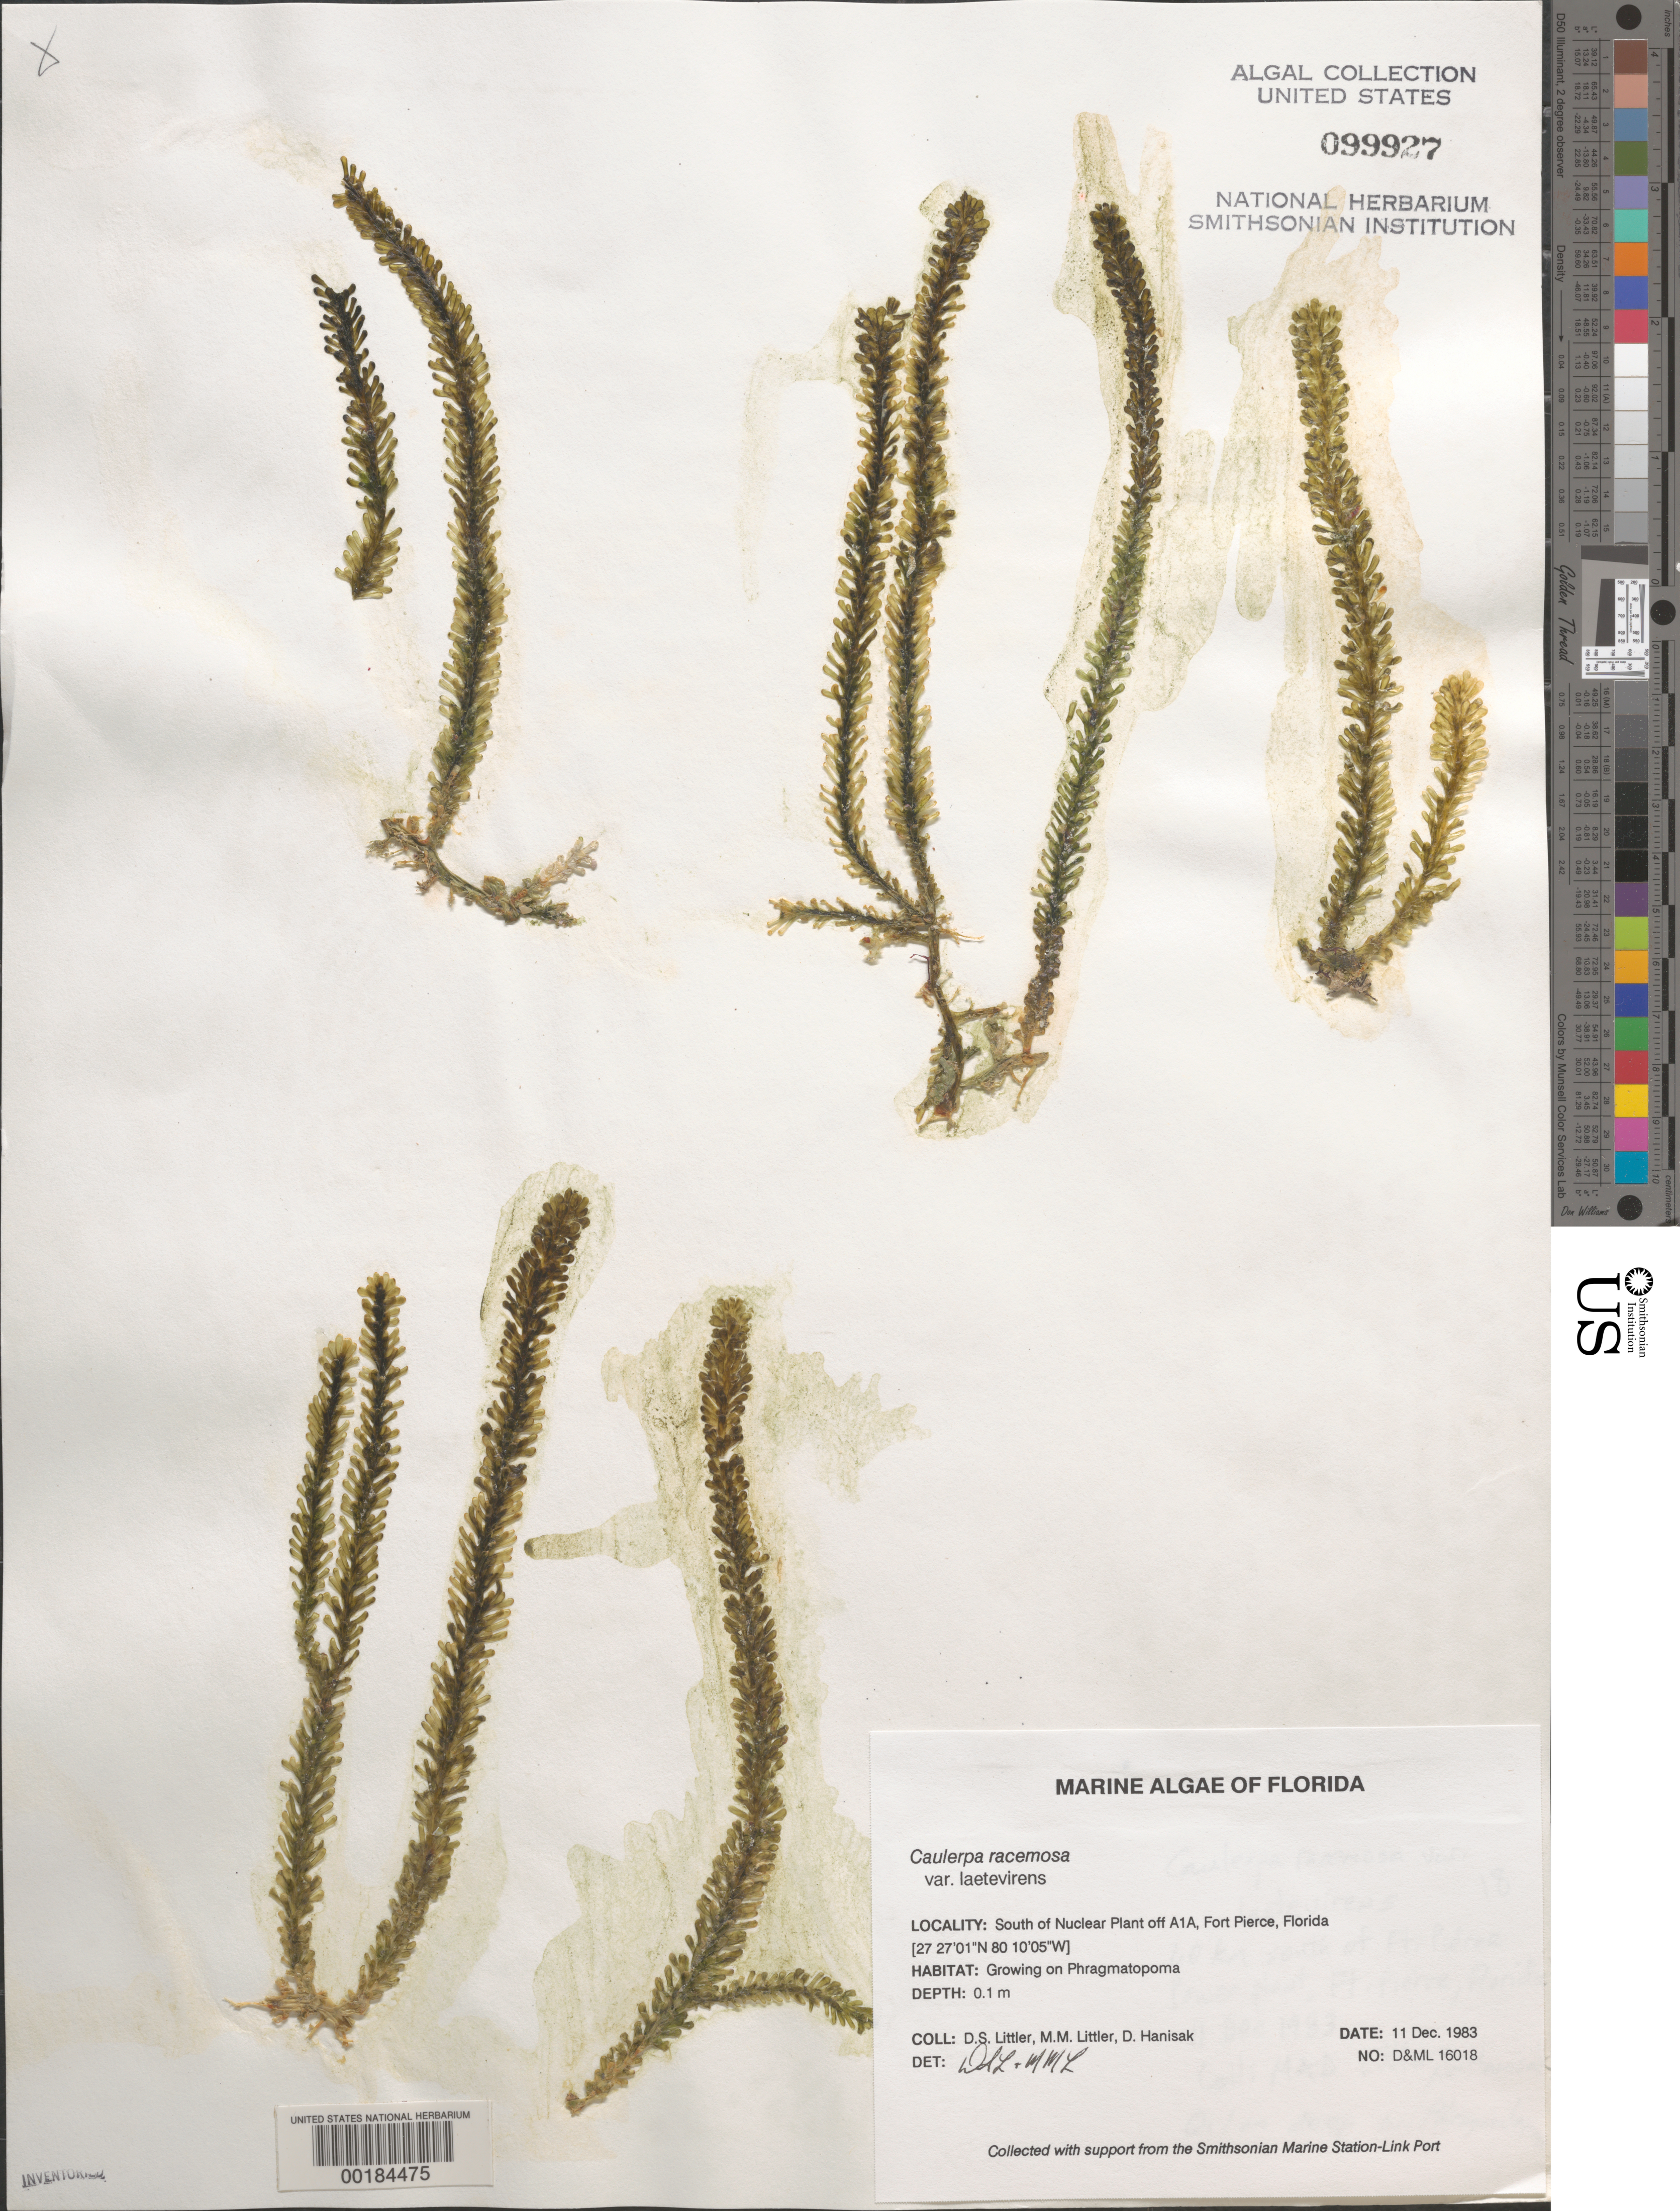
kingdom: Plantae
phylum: Chlorophyta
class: Ulvophyceae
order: Bryopsidales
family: Caulerpaceae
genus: Caulerpa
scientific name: Caulerpa racemosa var. laetevirens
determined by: Littler, D. S.; Littler, M. M.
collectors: D. S. Littler, M. M. Littler & M. Hanisak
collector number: D&ML 16018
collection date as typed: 11 Dec 1983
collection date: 1983-12-11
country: United States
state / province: Florida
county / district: Saint Lucie County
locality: Fort Pierce, south of nuclear plant off US Route A1A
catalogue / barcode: US 99927